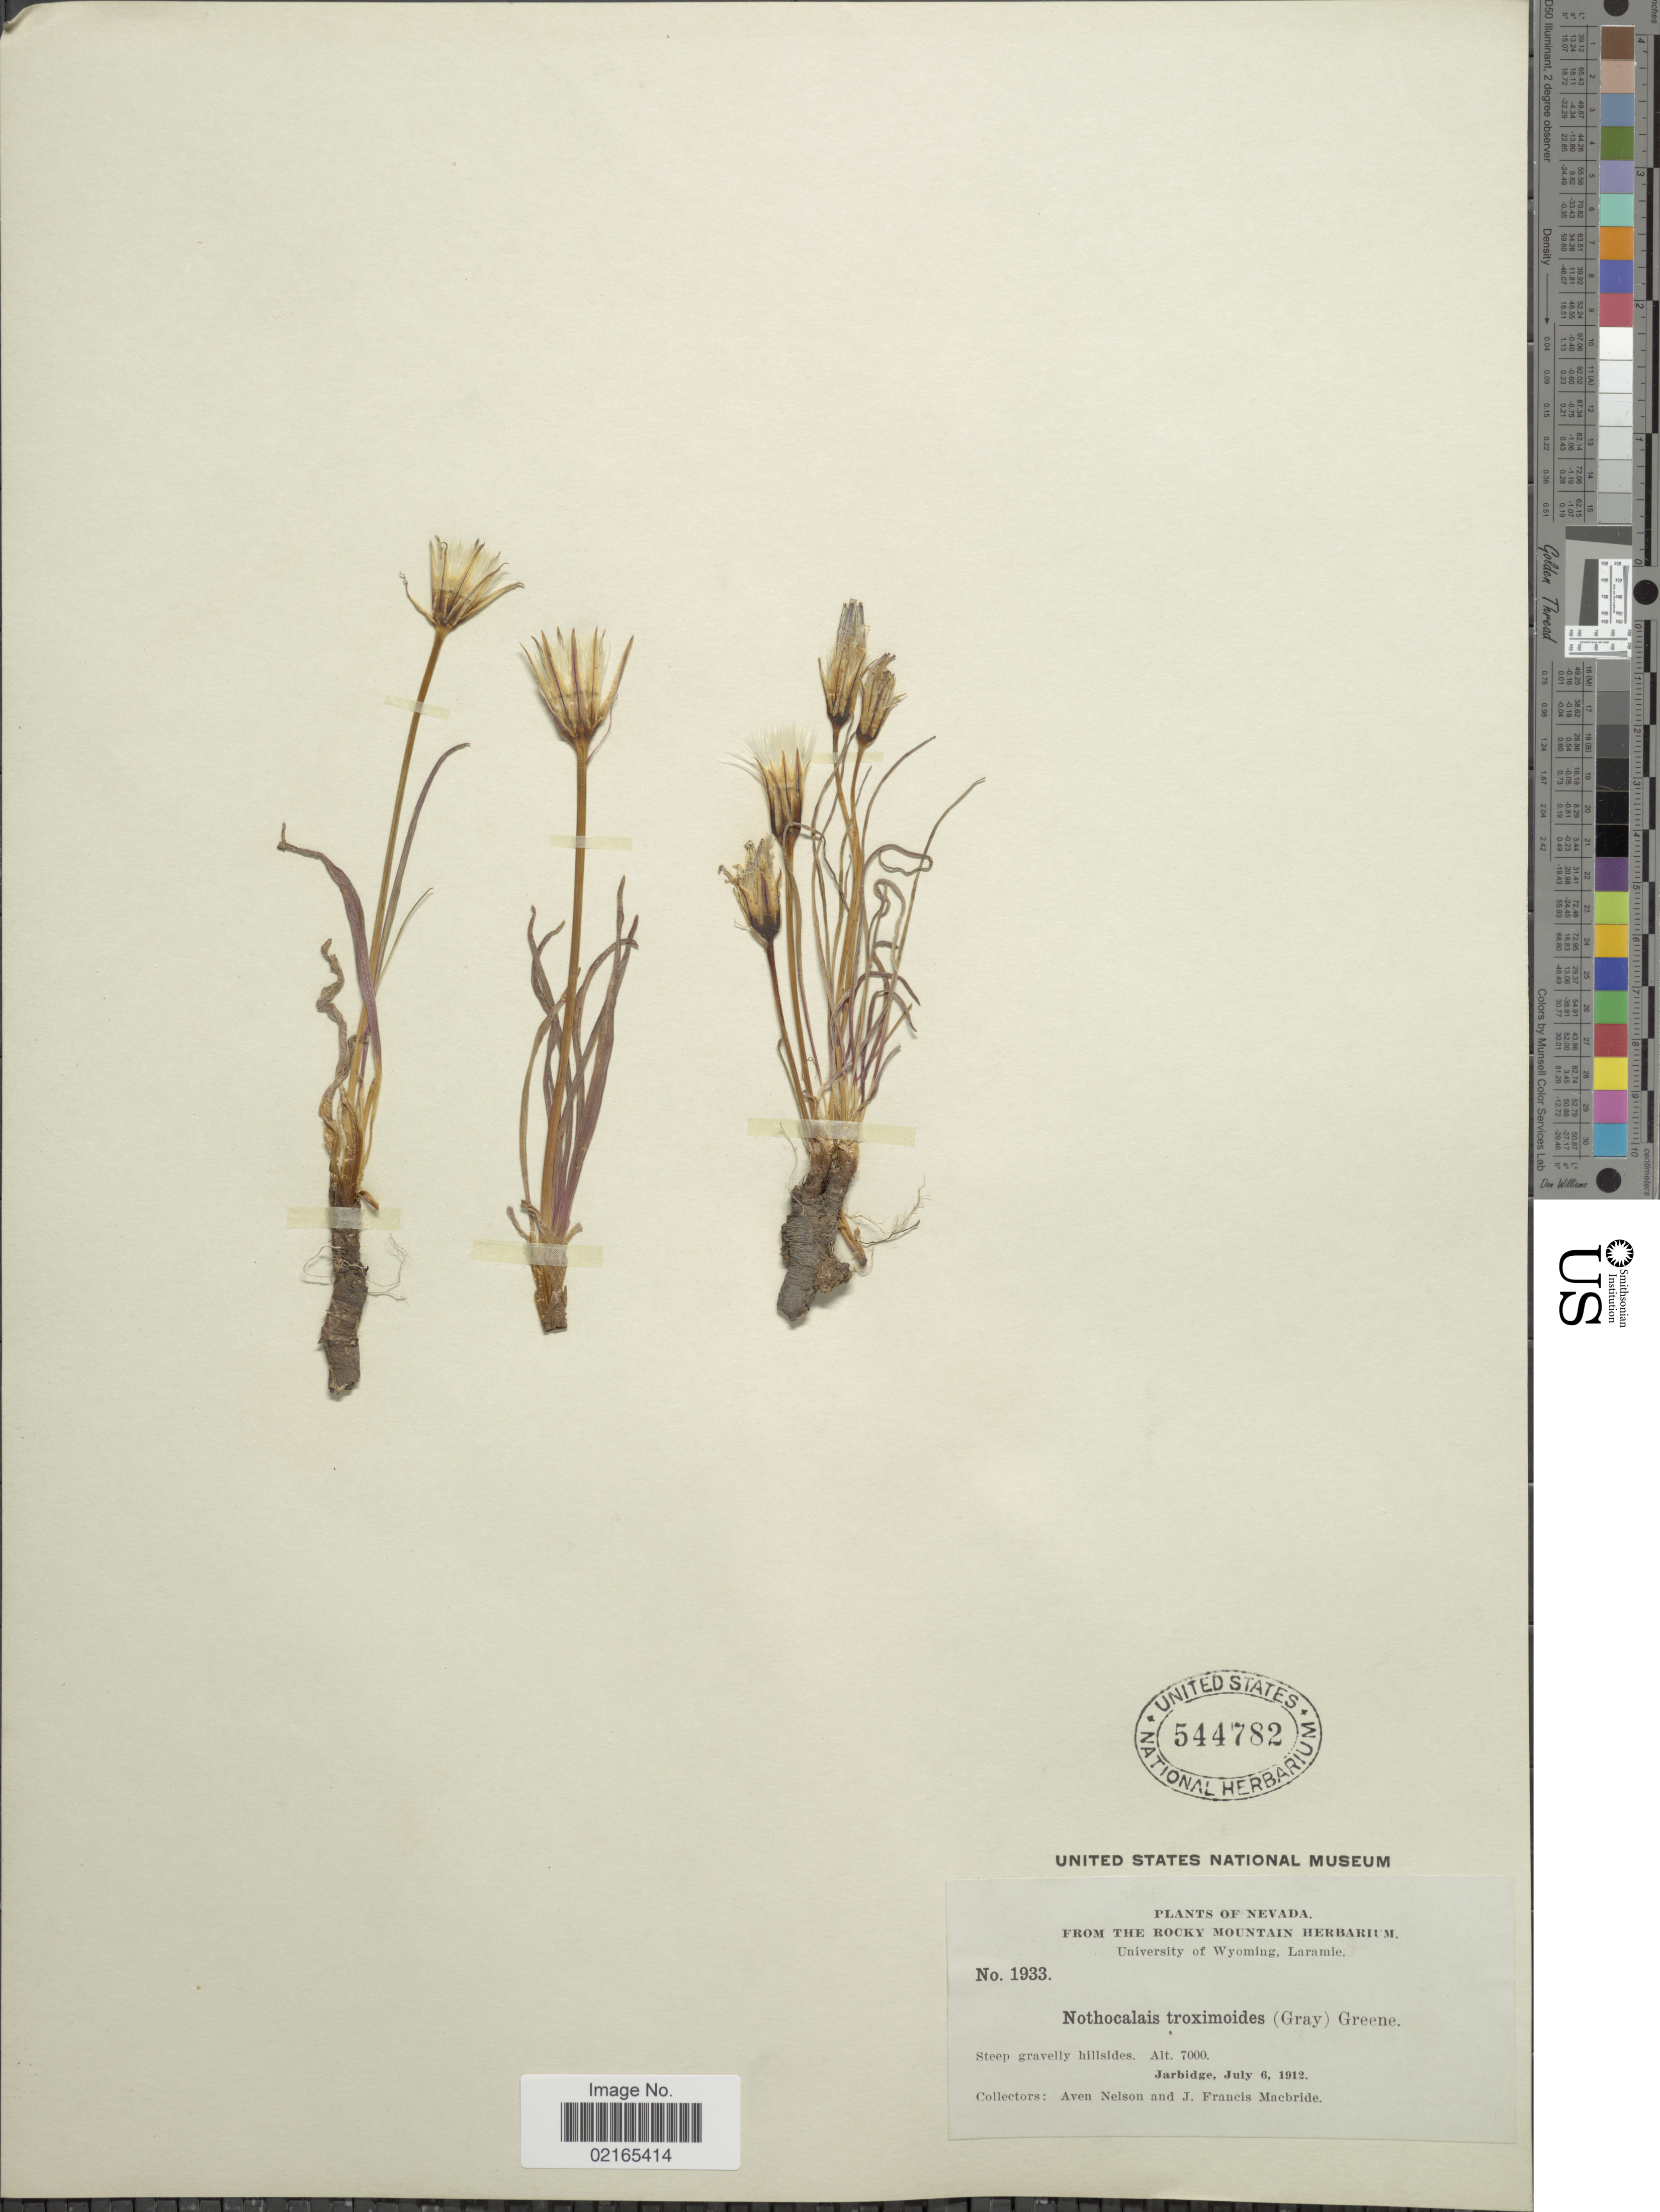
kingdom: Plantae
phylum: Tracheophyta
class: Magnoliopsida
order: Asterales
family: Asteraceae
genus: Nothocalais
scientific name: Nothocalais troximoides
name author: (A. Gray) Greene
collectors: A. Nelson & J. F. Macbride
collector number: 1933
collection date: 1912-07-06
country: United States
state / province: Nevada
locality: Steep gravely hillsides, Jarbidge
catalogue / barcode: US 544782